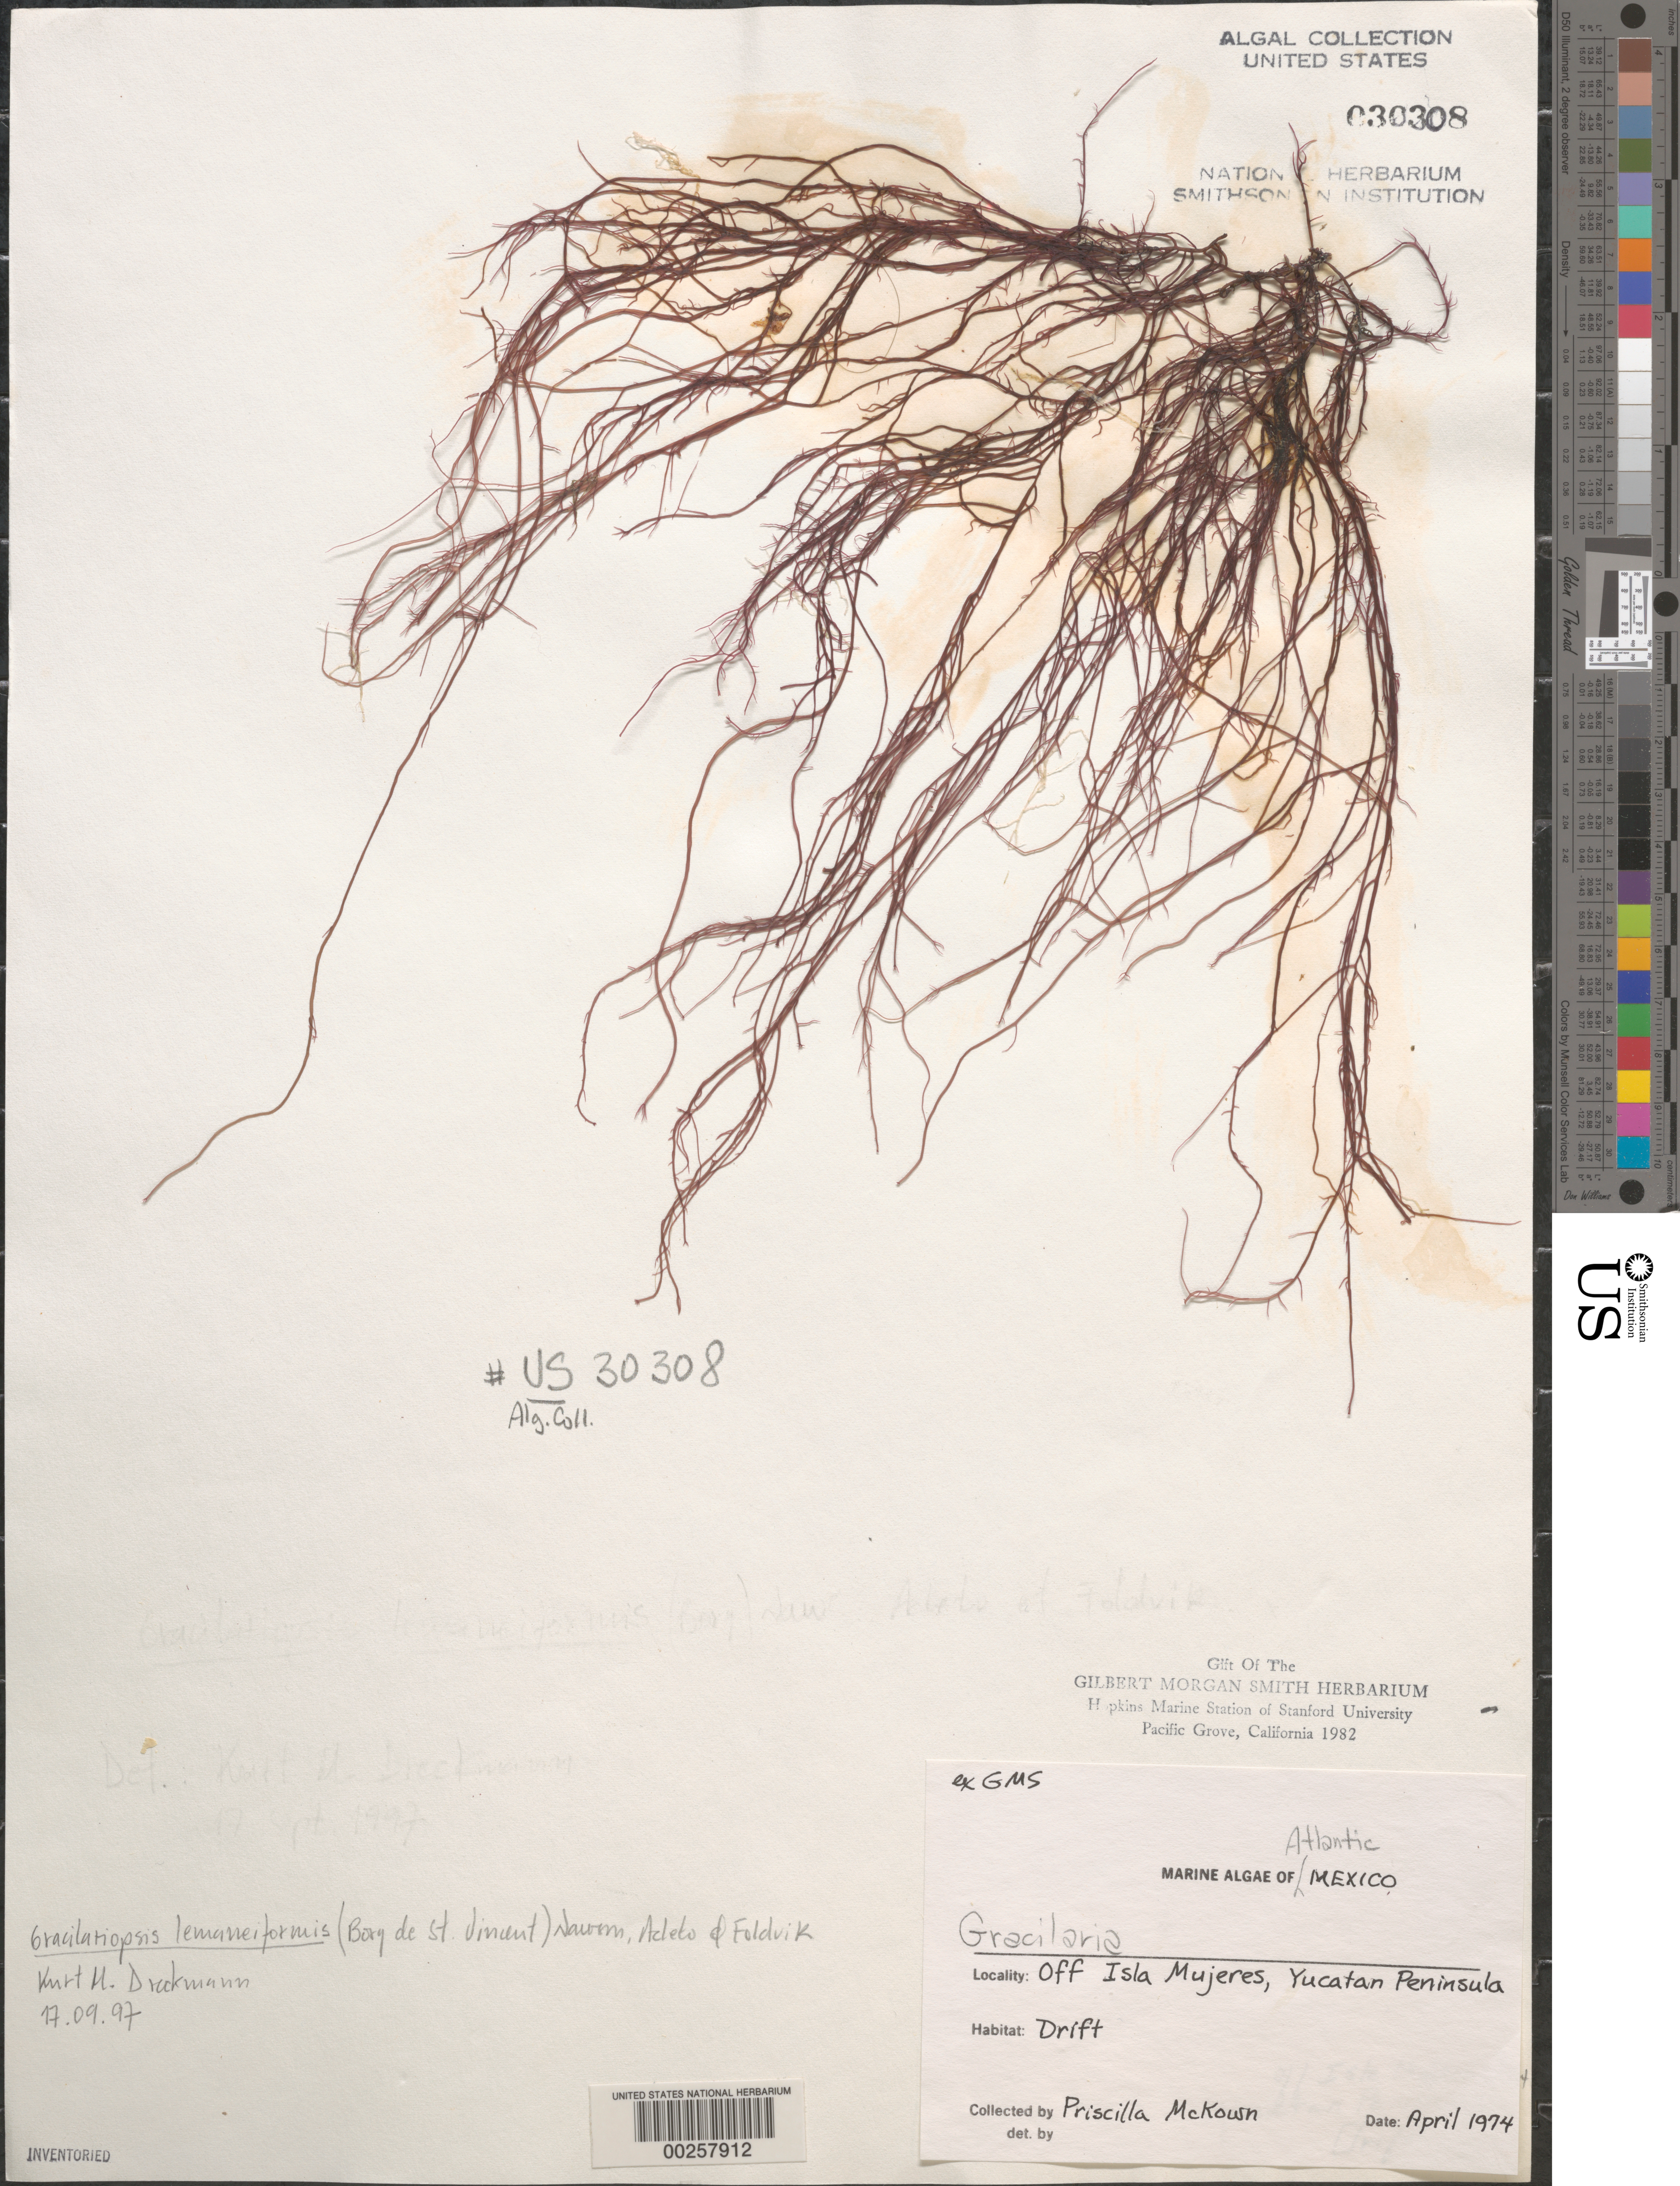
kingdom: Plantae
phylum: Rhodophyta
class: Florideophyceae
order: Gracilariales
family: Gracilariaceae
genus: Gracilariopsis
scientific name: Gracilariopsis lemaneiformis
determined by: Druckmann, K. M.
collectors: P. McKown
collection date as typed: Apr 1974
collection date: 1974-04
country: Mexico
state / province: Yucatan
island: Isla Mujeres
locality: Off Isla Mujeres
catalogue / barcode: US 30308